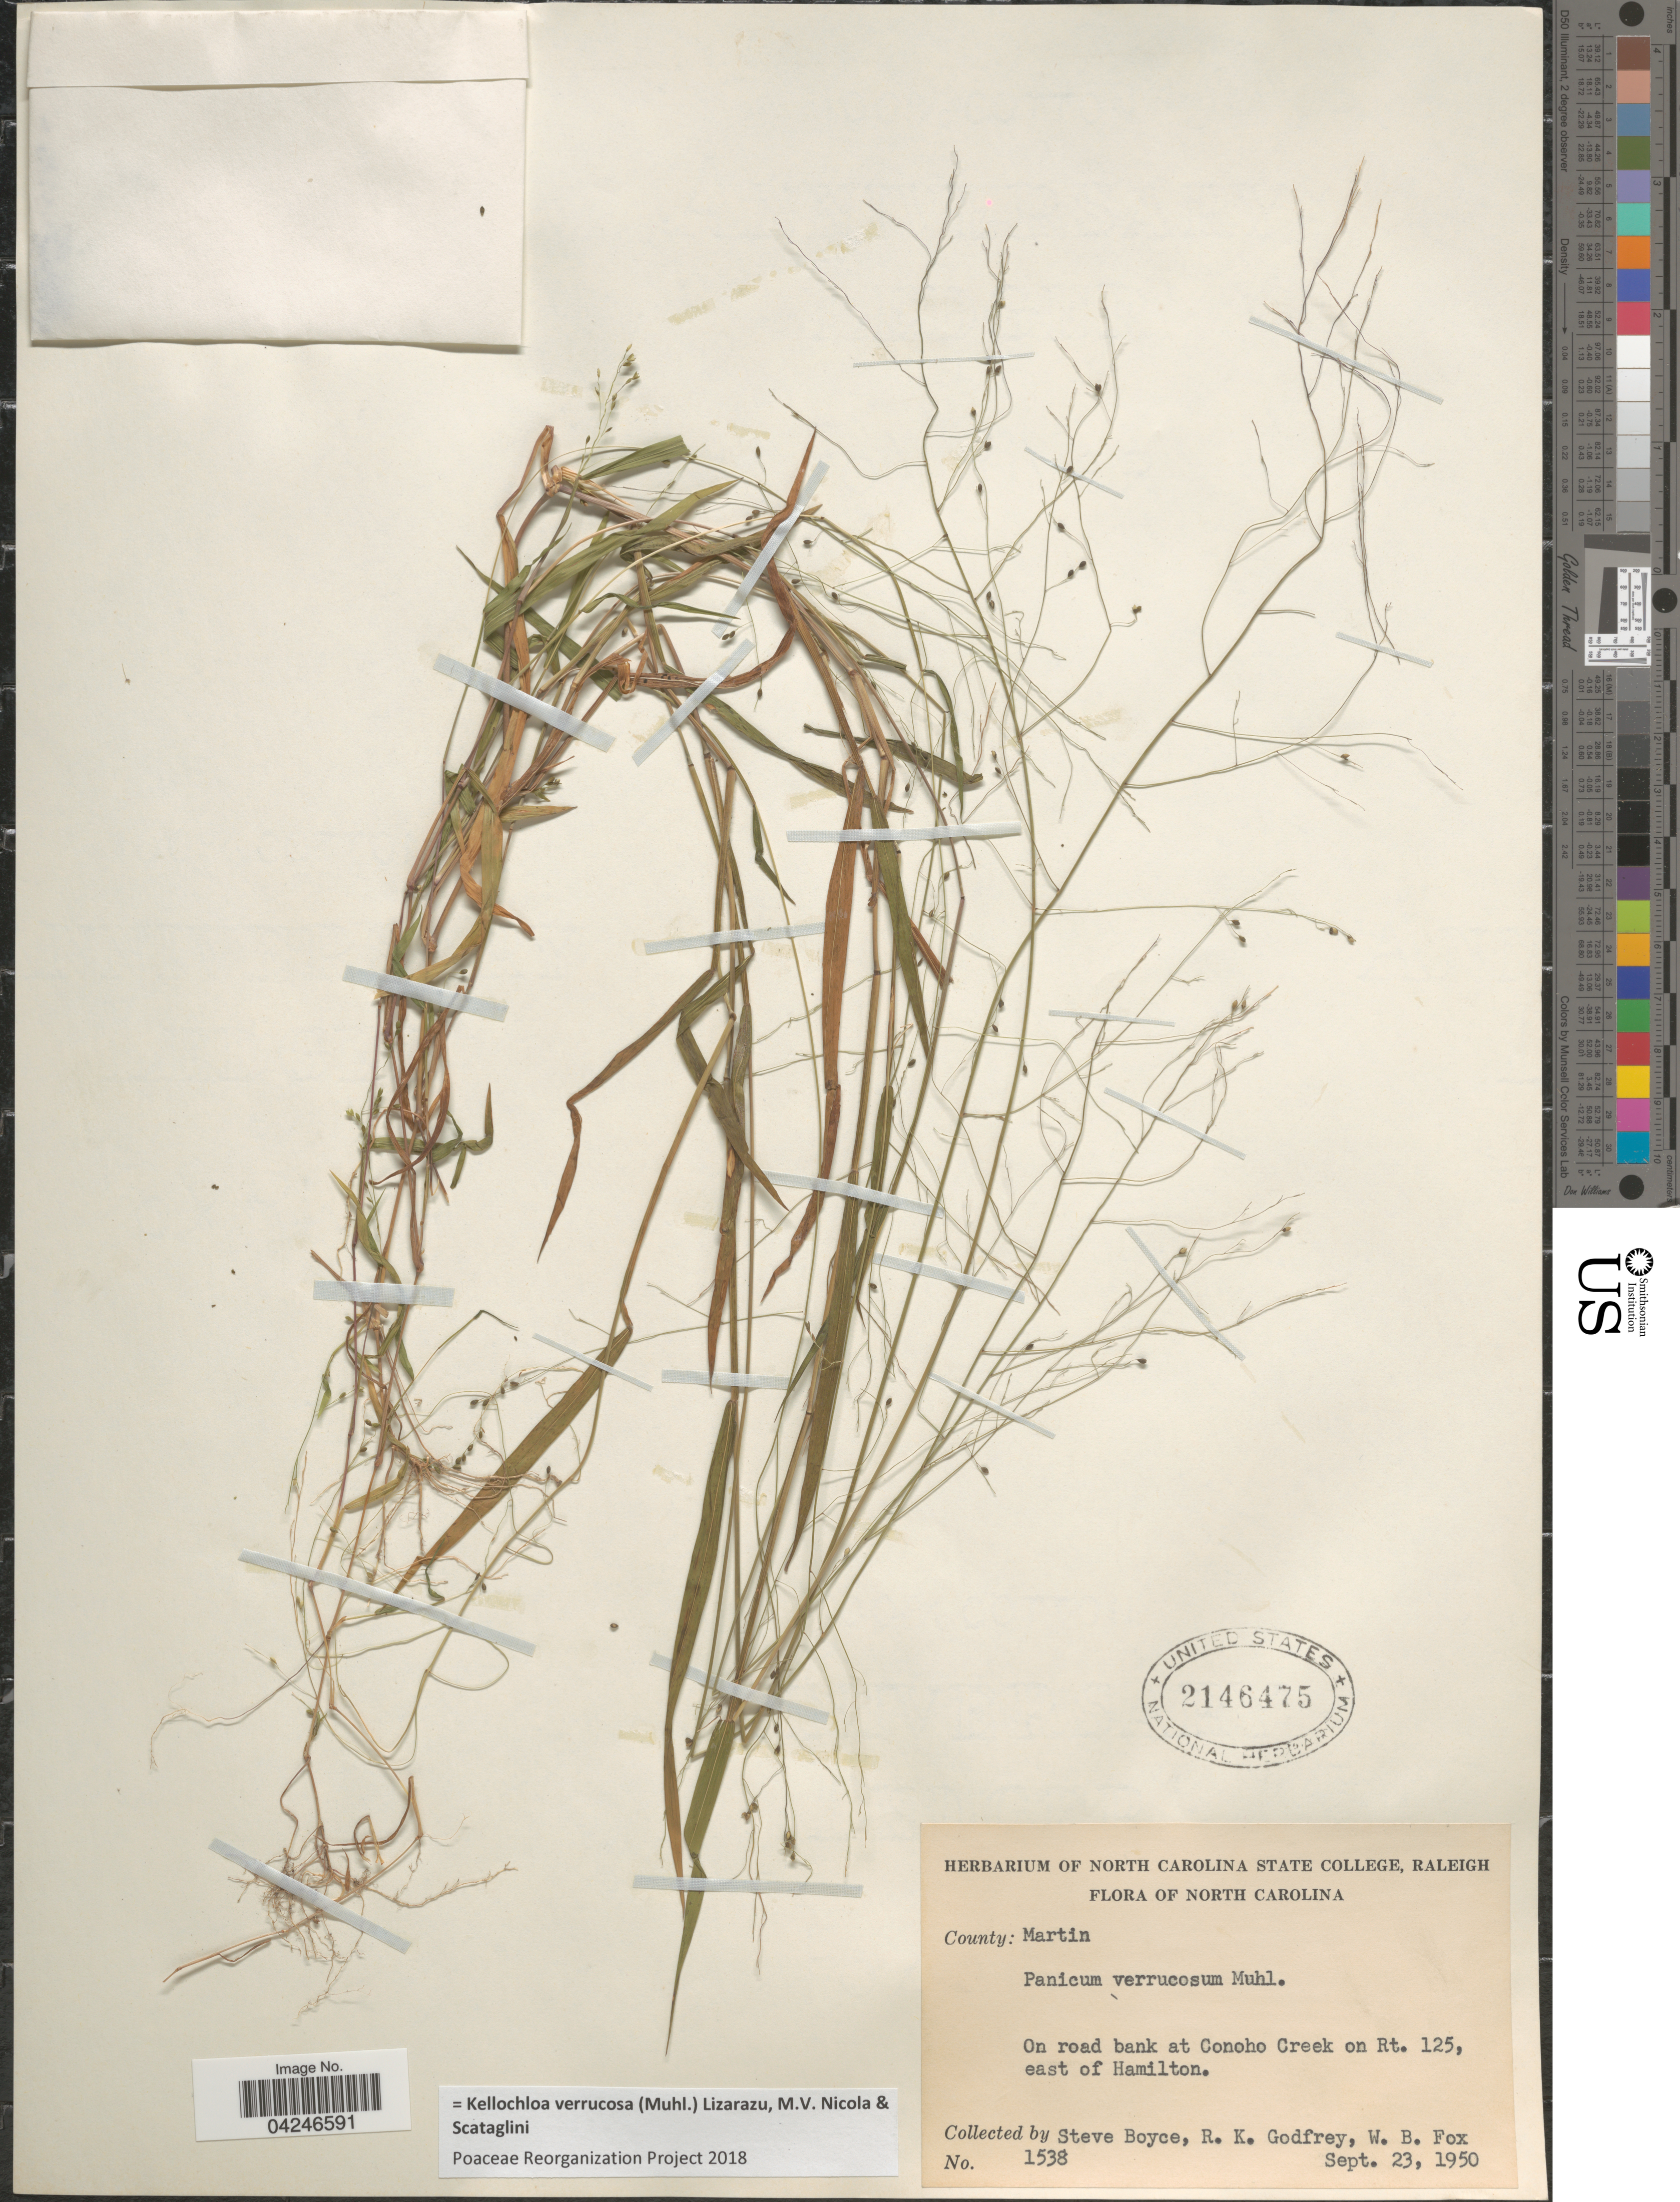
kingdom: Plantae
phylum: Tracheophyta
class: Liliopsida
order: Poales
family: Poaceae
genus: Kellochloa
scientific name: Kellochloa verrucosa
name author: (Muhl.) Lizarazu et al.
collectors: S. Boyce, R. K. Godfrey & W. B. Fox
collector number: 1538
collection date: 1950-09-23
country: United States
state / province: North Carolina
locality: County: Martin. On road bank at Conoho Creek on Rt. 125, east of Hamilton.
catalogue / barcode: US 2146475